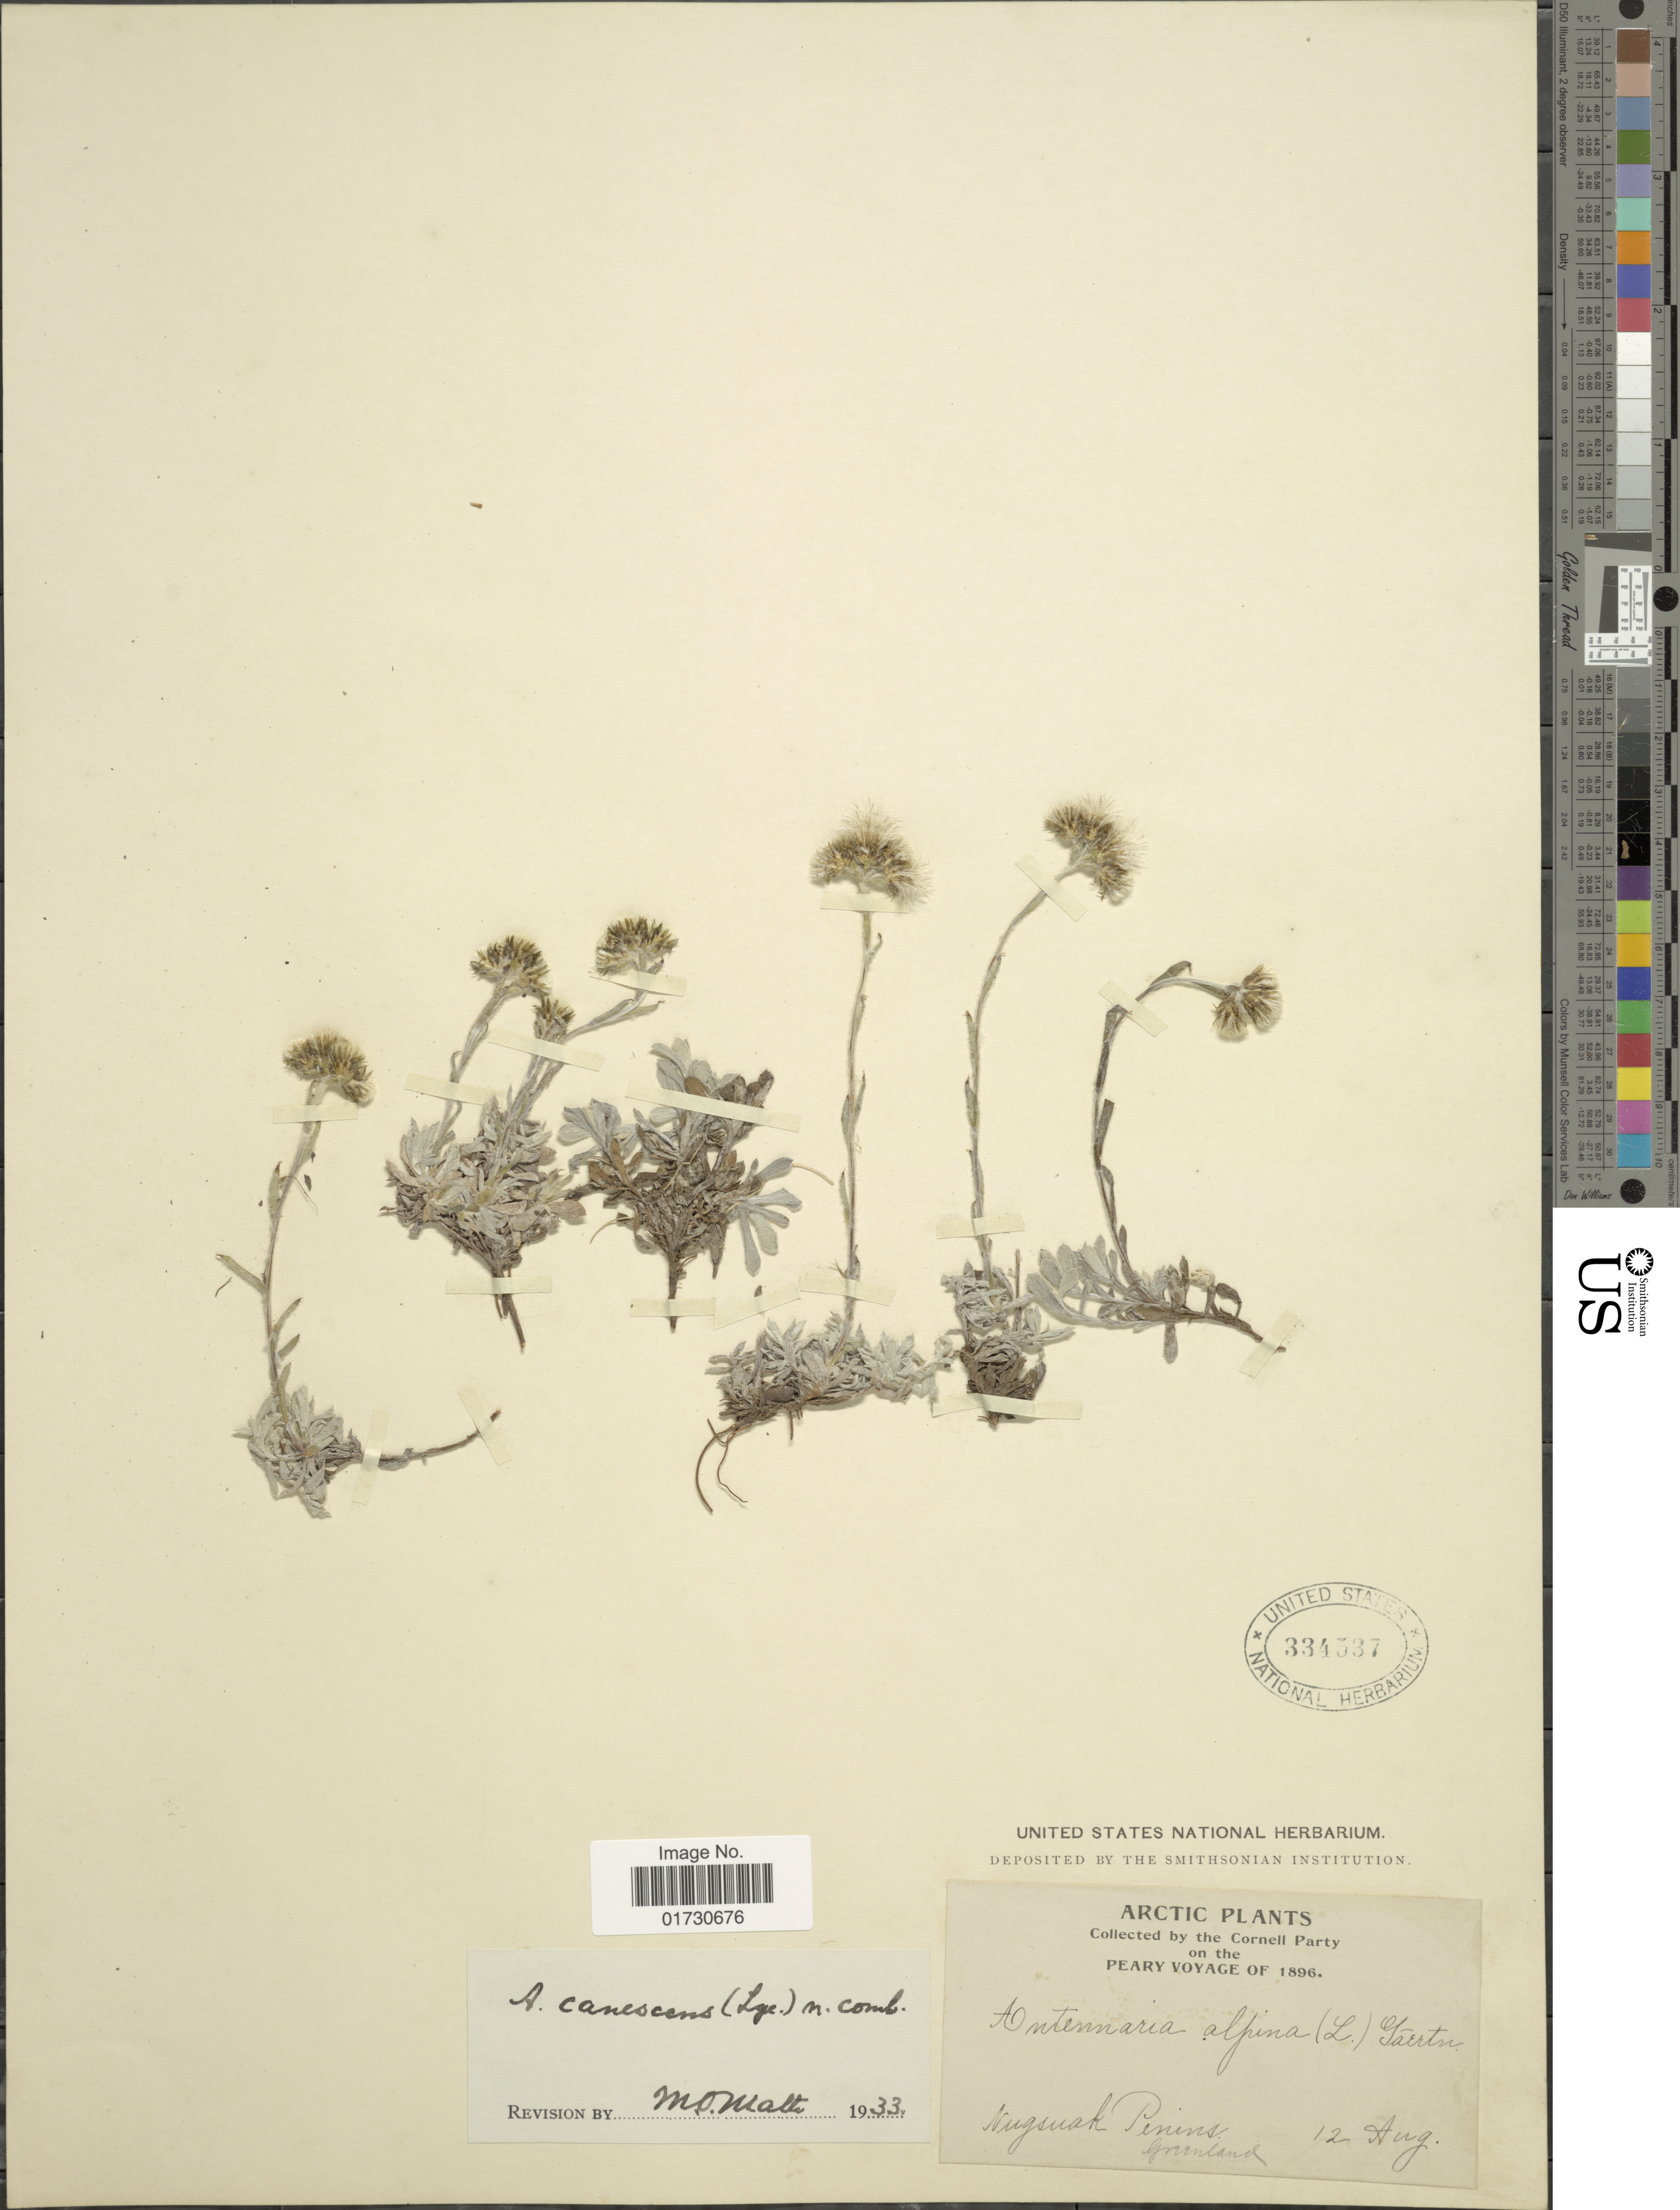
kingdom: Plantae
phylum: Tracheophyta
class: Magnoliopsida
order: Asterales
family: Asteraceae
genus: Antennaria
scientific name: Antennaria canescens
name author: (Lange) Malte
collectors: Cornell Party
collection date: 1896-08-12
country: Greenland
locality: Arctic, Peary Voyage, Nugsuak Penins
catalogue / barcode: US 334537